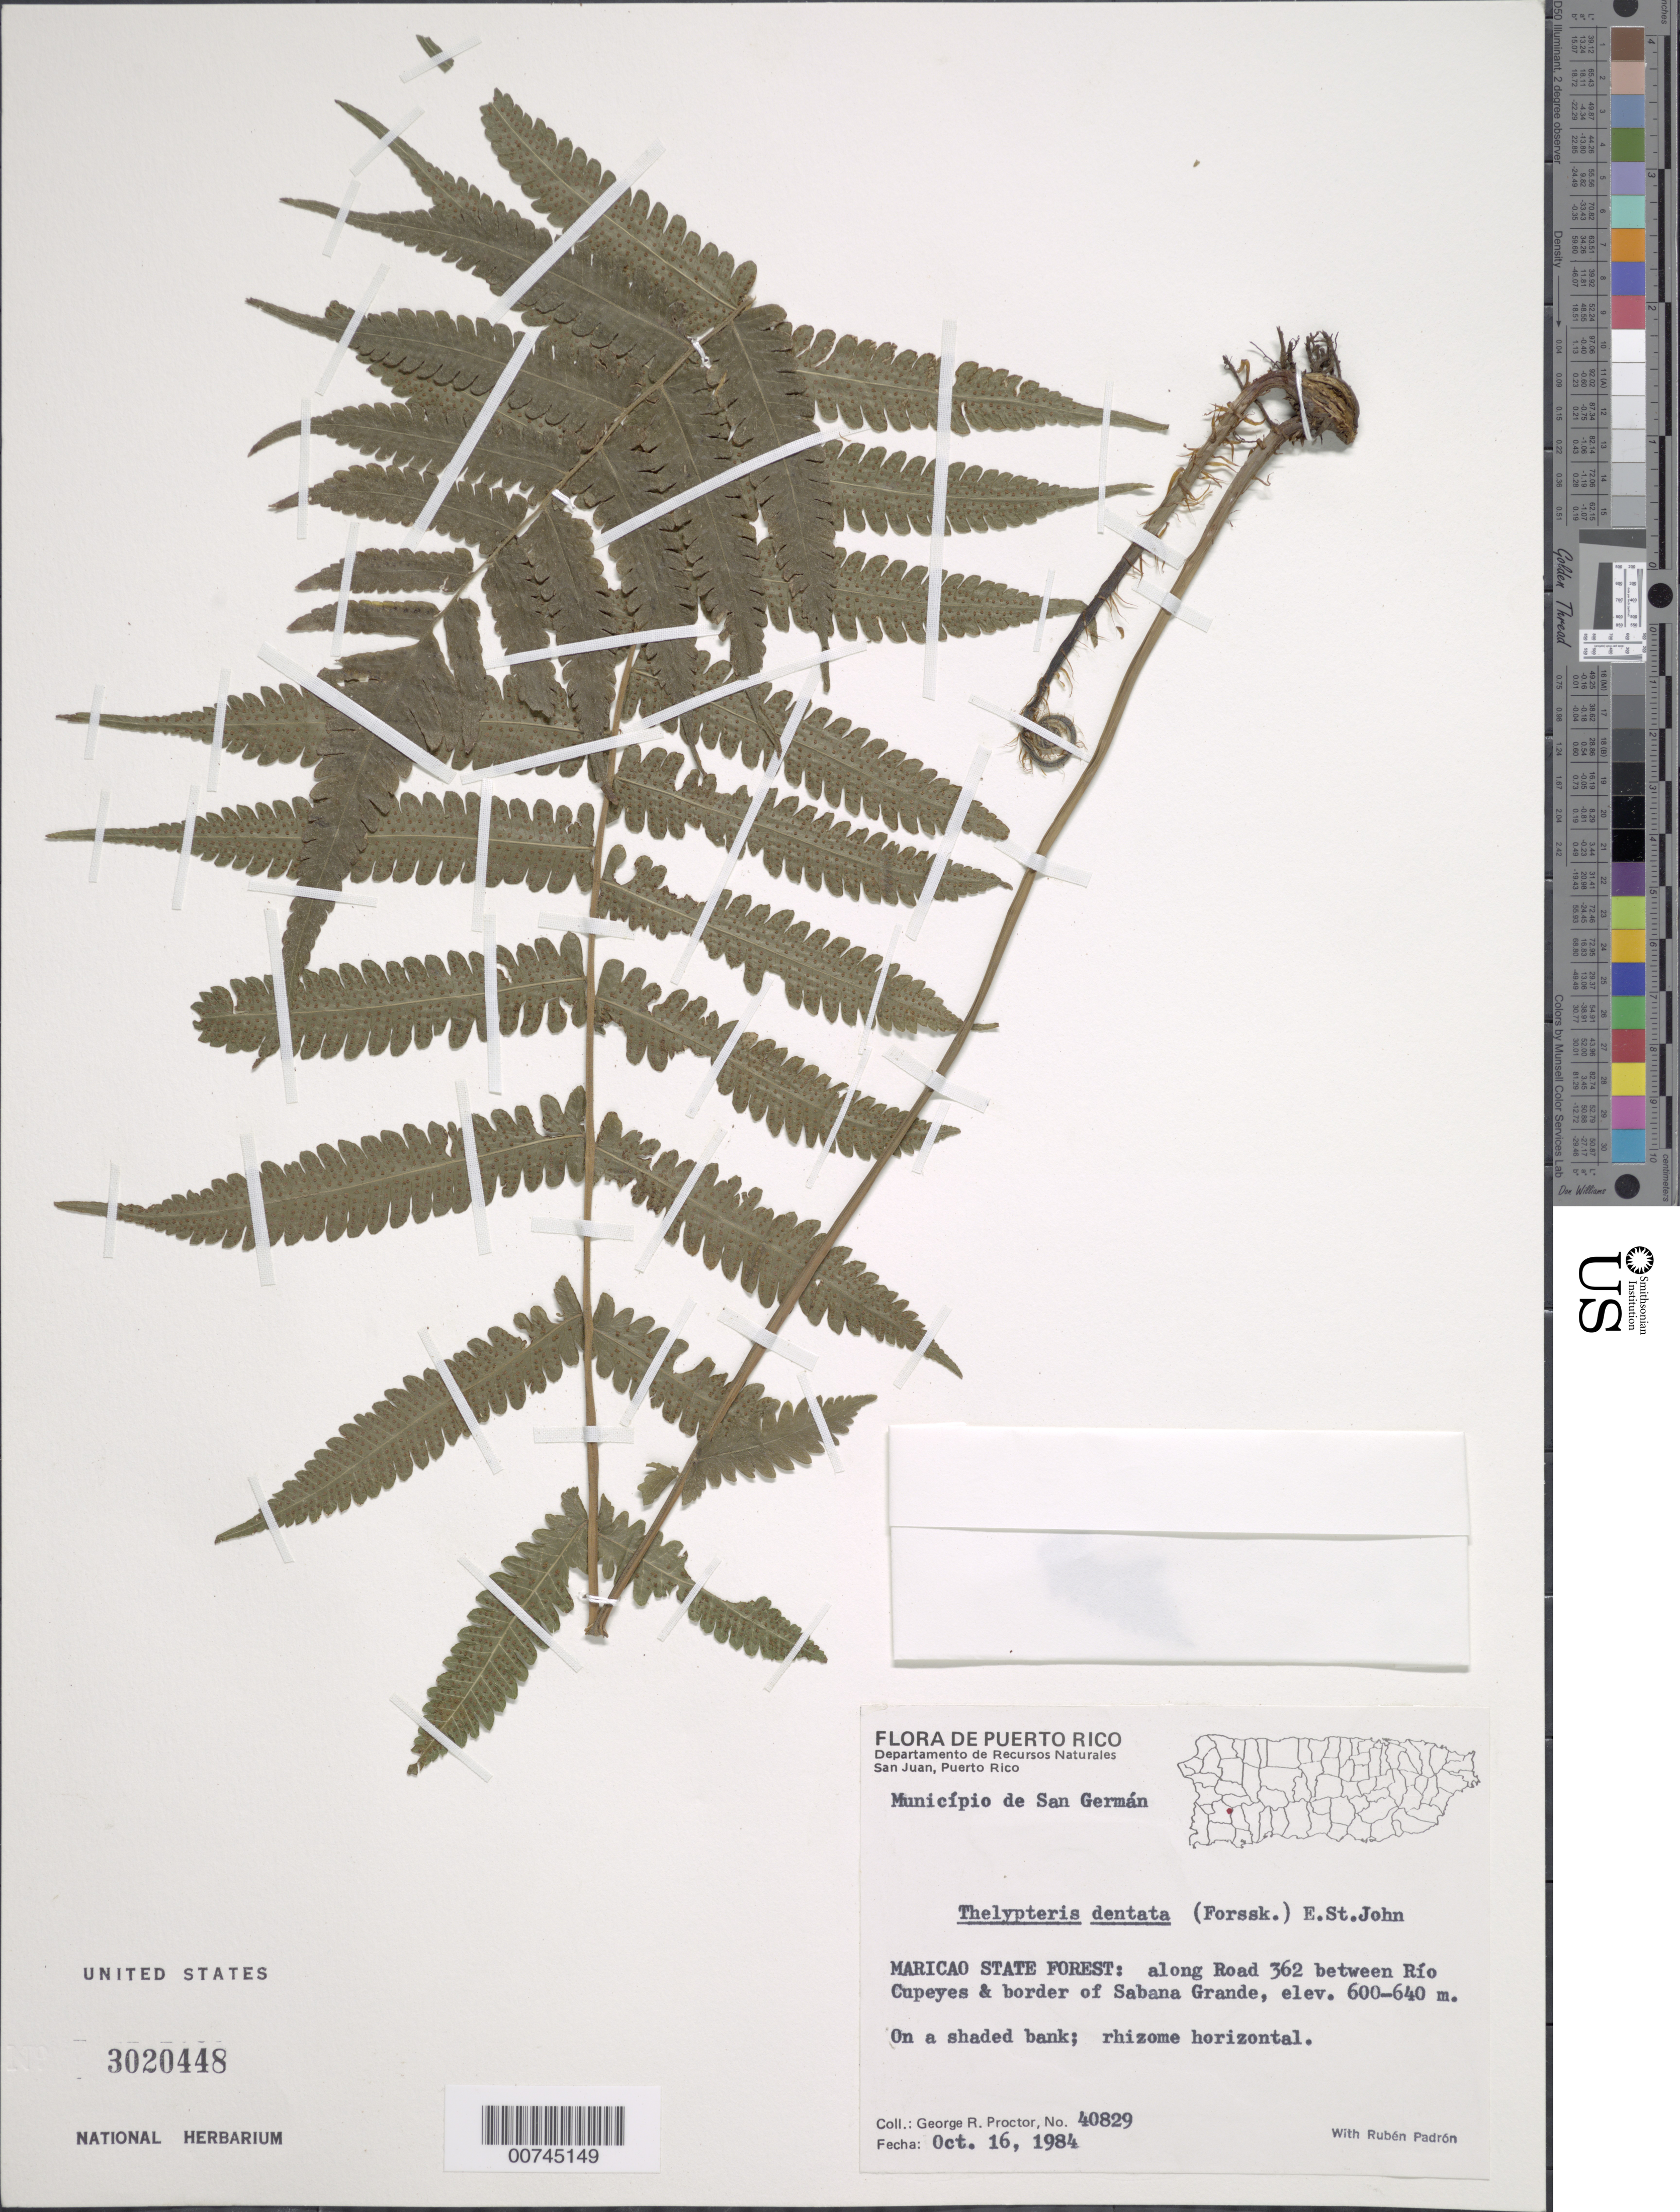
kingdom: Plantae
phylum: Tracheophyta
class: Polypodiopsida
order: Polypodiales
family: Thelypteridaceae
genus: Christella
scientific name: Christella dentata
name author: (Forssk.) Brownsey & Jermy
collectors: G. R. Proctor & R. Padrón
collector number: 40829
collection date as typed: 16 Oct 1984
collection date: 1984-10-16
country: Puerto Rico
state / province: Maricao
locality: Maricao State Forest: along Road 362 between Río Cupeyes & border of Sabana Grande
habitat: On a shaded bank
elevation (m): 600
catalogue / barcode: US 3020448